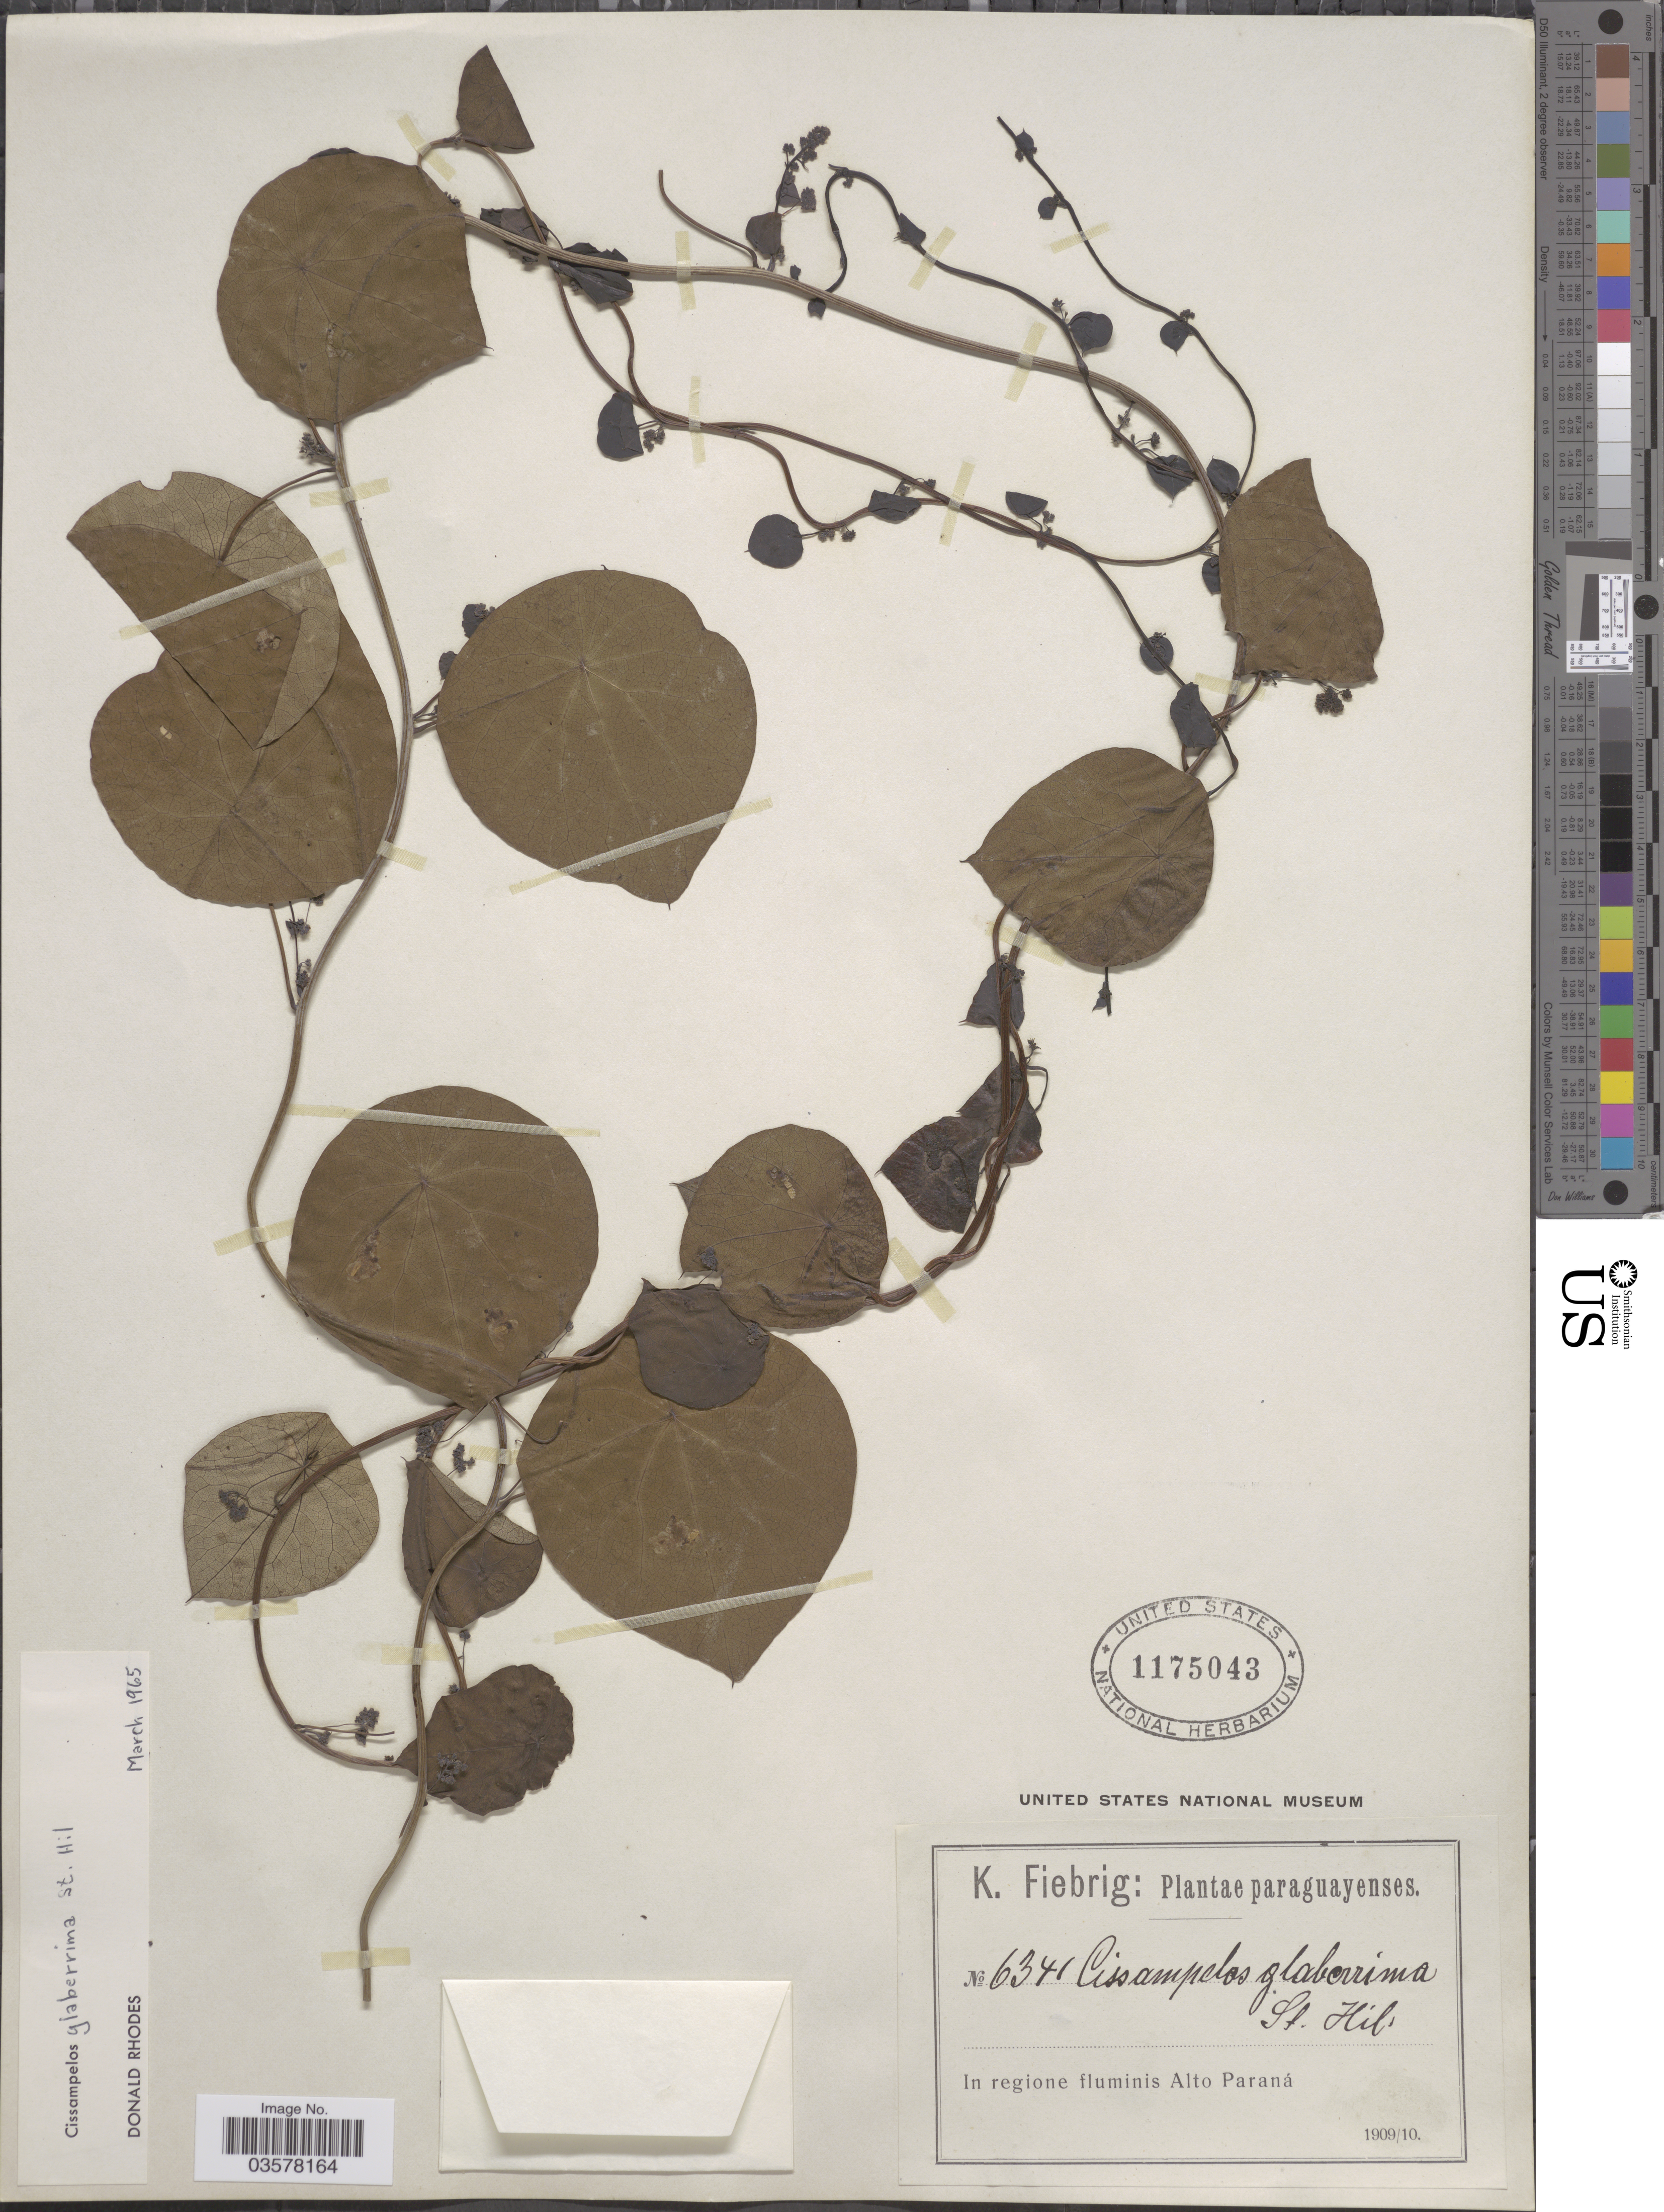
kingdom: Plantae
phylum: Tracheophyta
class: Magnoliopsida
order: Ranunculales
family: Menispermaceae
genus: Cissampelos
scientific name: Cissampelos glaberrima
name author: A. St.-Hil.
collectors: K. Fiebrig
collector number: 6341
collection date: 1909/1910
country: Paraguay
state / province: Alto Parana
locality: In regione fluminis Alto Paraná.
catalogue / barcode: US 1175043